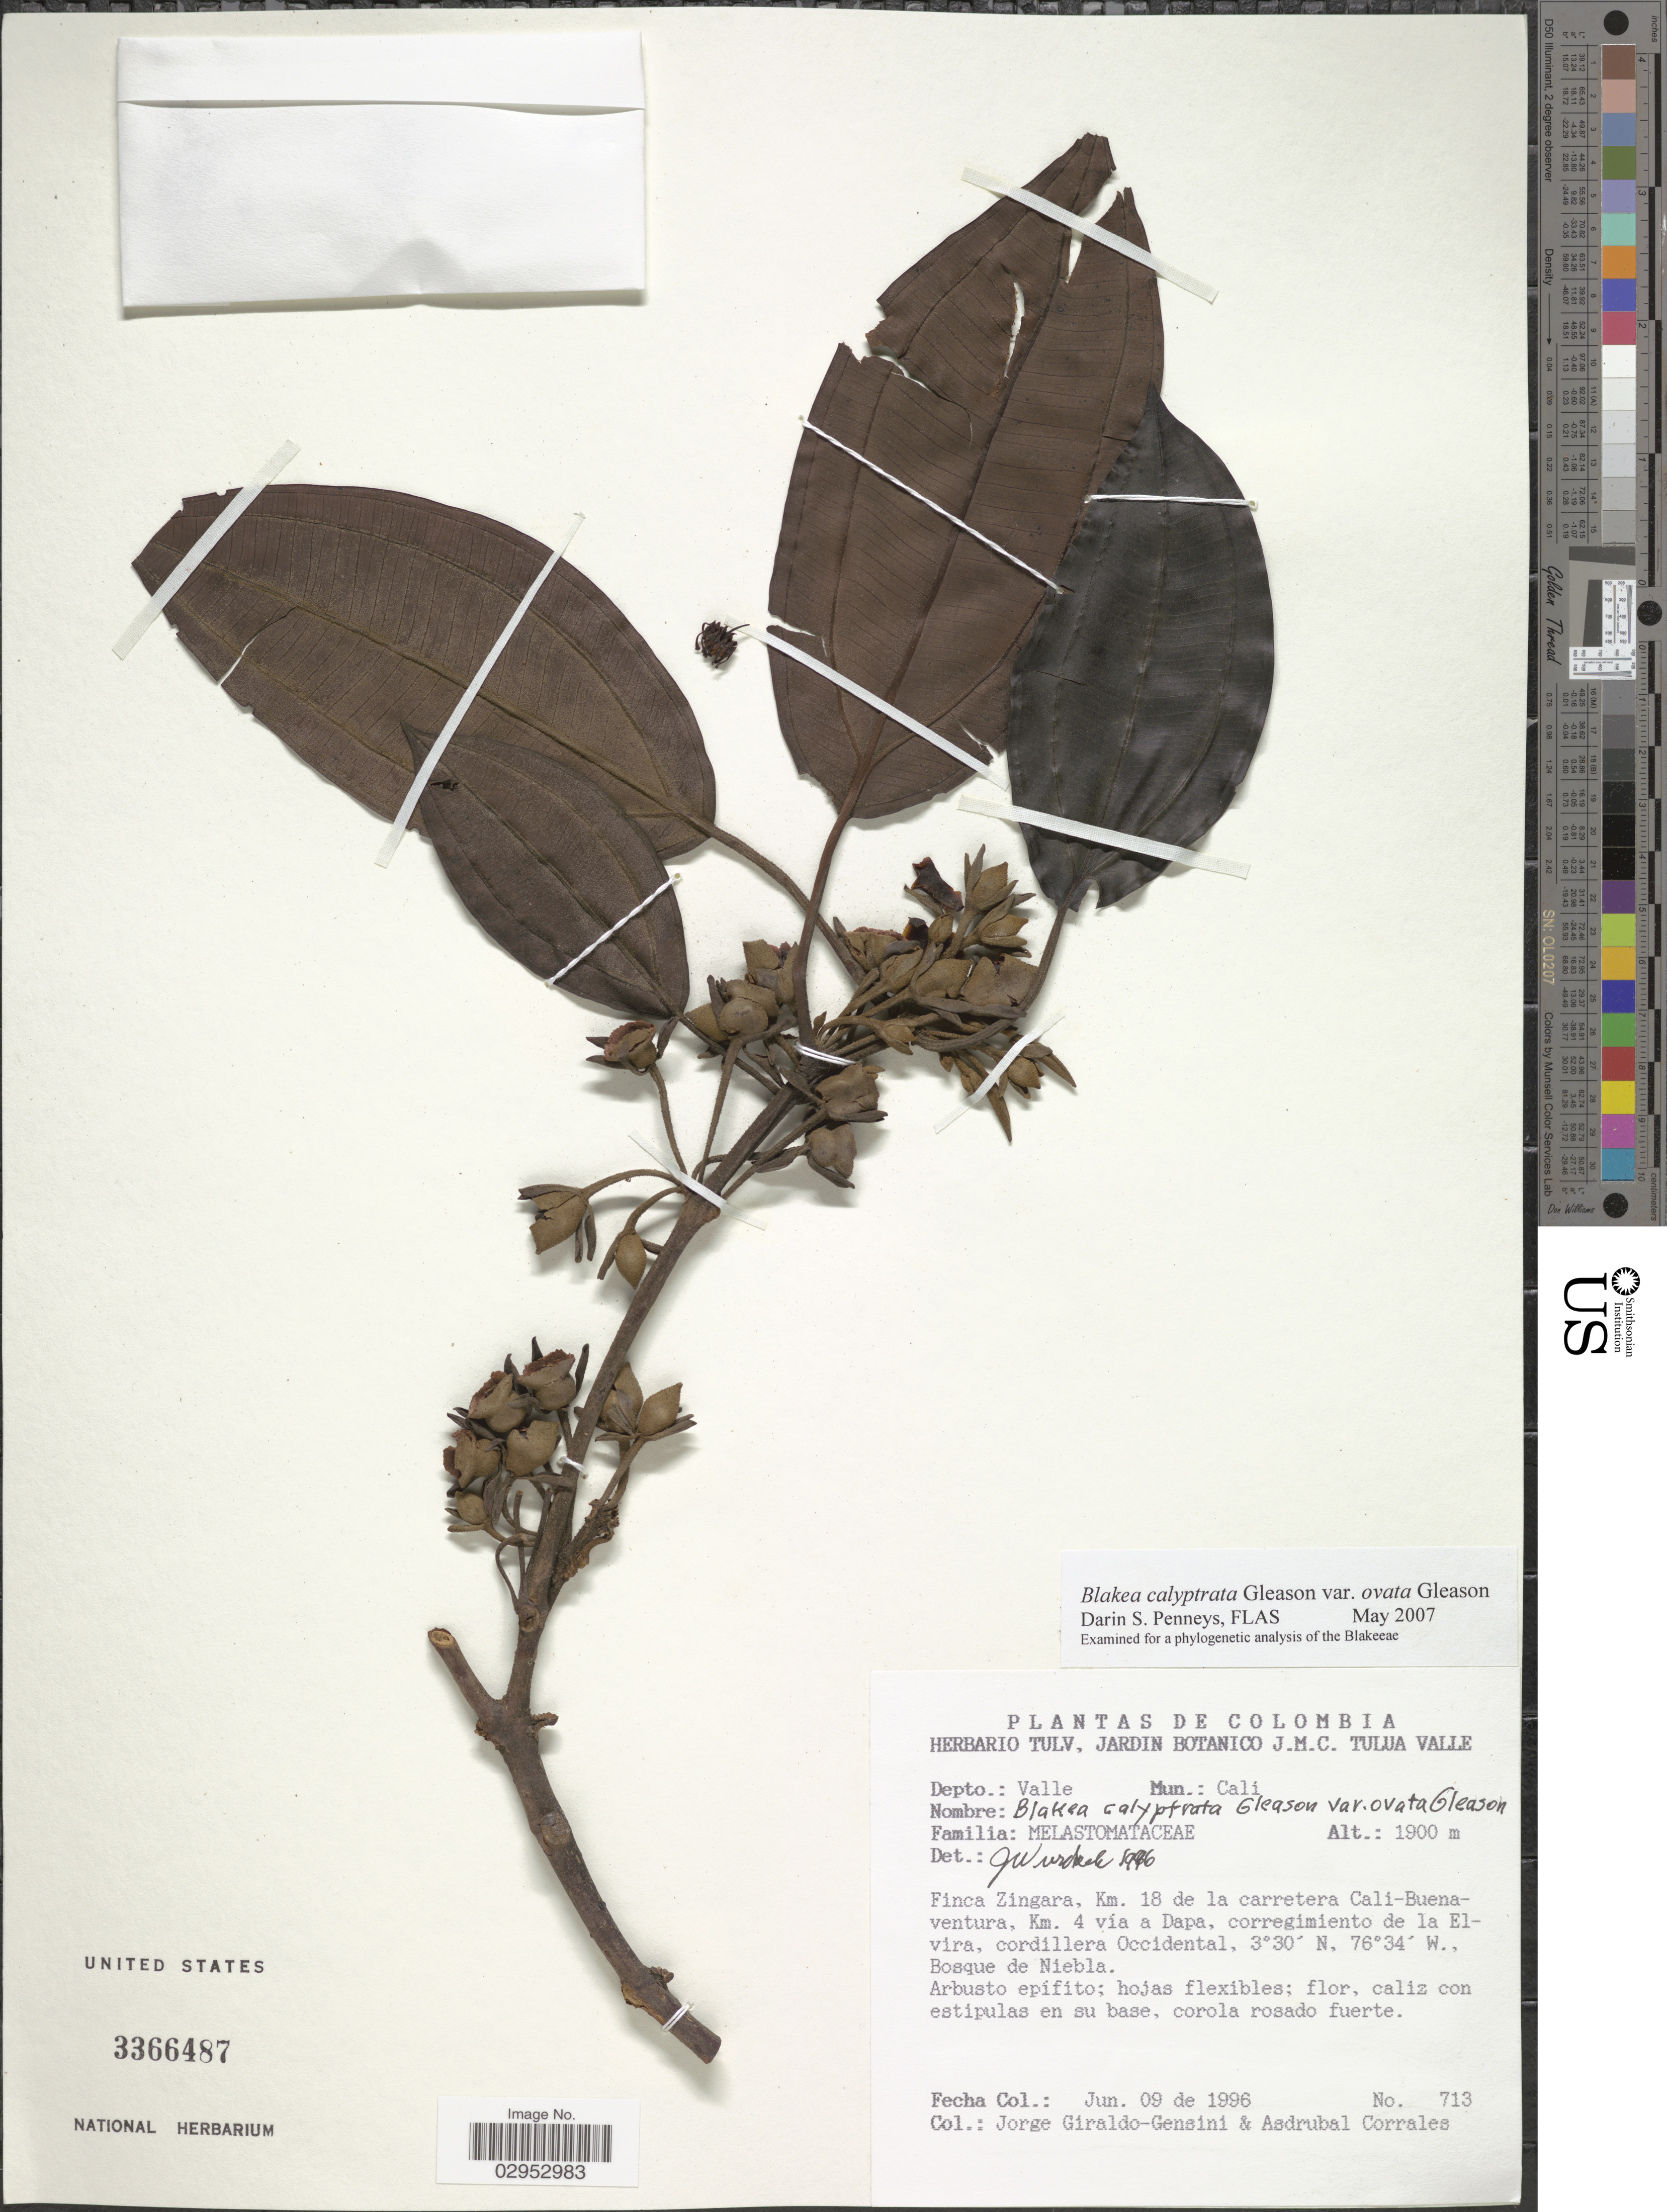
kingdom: Plantae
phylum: Tracheophyta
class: Magnoliopsida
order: Myrtales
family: Melastomataceae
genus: Blakea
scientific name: Blakea calyptrata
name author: Gleason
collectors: J. Giraldo-Gensini & A. Corrales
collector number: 713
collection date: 1996-06-09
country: Colombia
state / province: Valle del Cauca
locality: Depto.: Valle, Mun.: Cali. Finca Zingara, Km. 18 de la carretera Cali-Buenaventura, Km. 4 vía a Dapa, corregimiento de la Elvira, cordillera Occidental. Bosque de Niebla.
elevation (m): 1900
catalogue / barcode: US 3366487